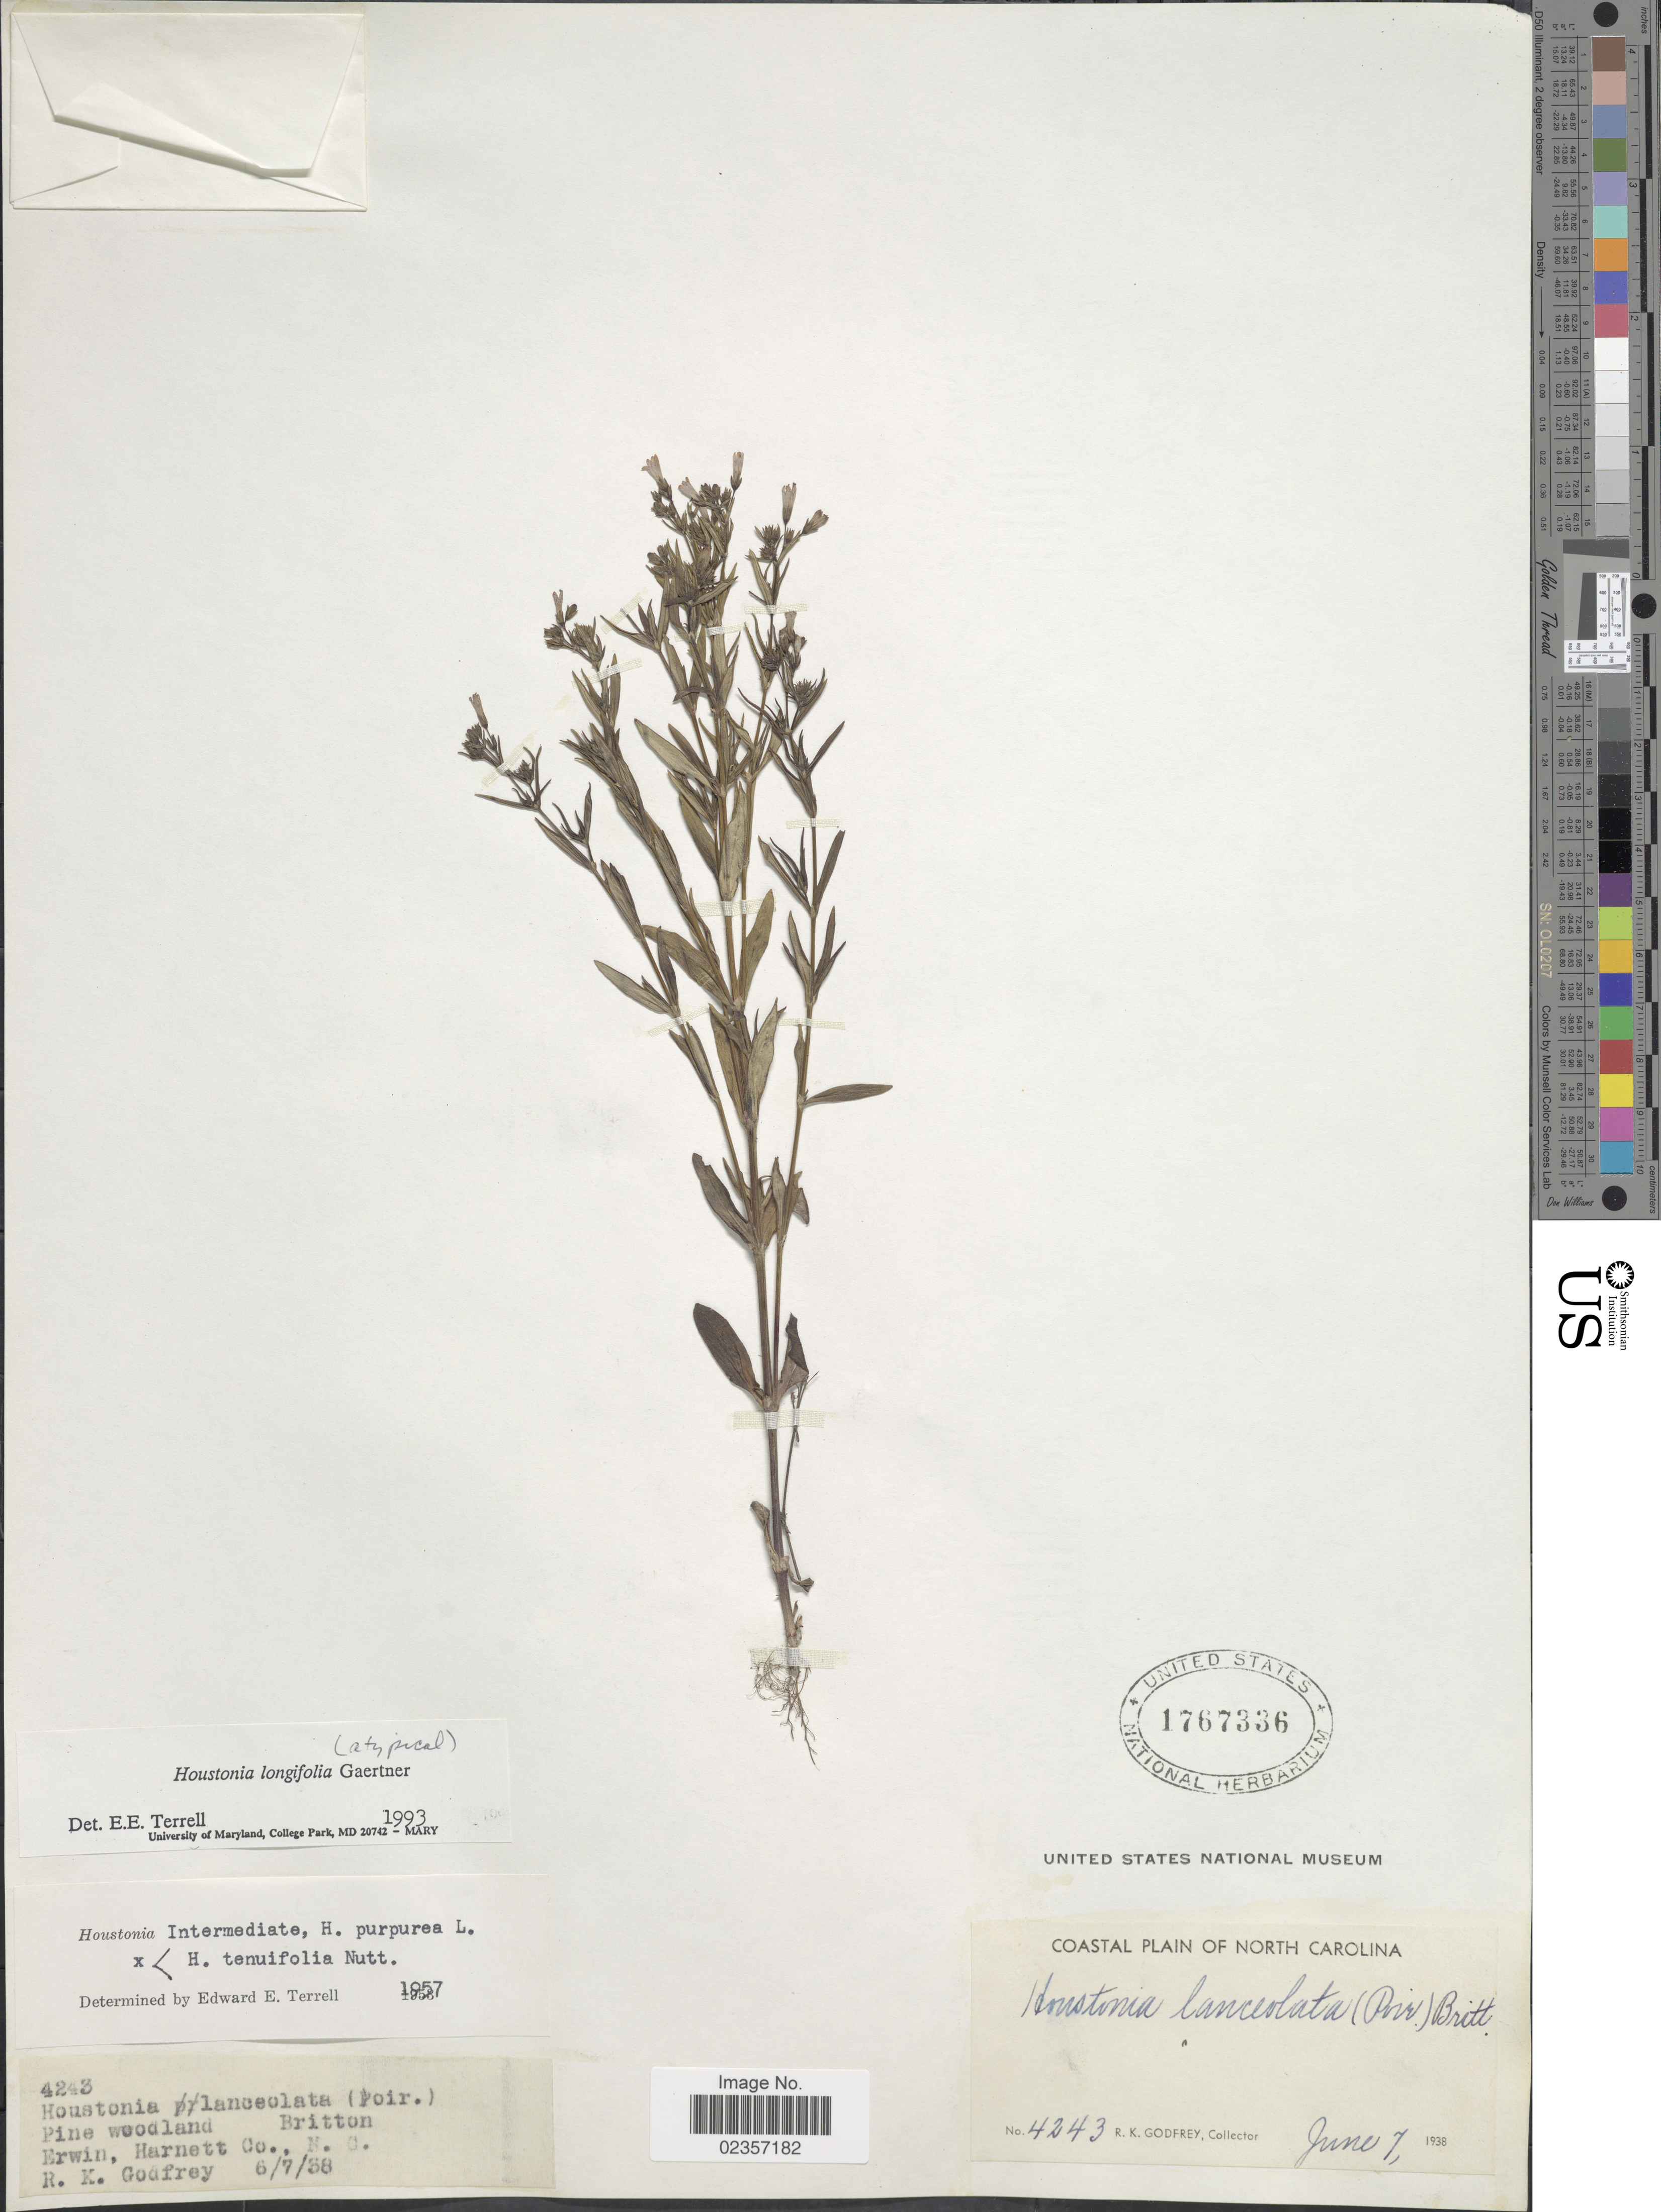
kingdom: Plantae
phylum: Tracheophyta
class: Magnoliopsida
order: Gentianales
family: Rubiaceae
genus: Houstonia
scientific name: Houstonia longifolia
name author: Gaertn.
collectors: R. K. Godfrey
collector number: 4243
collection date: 1938-06-07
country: United States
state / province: North Carolina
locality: Coastal Plain of North Carolina, Pine woodland, Erwin, Harnett Co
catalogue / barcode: US 1767336